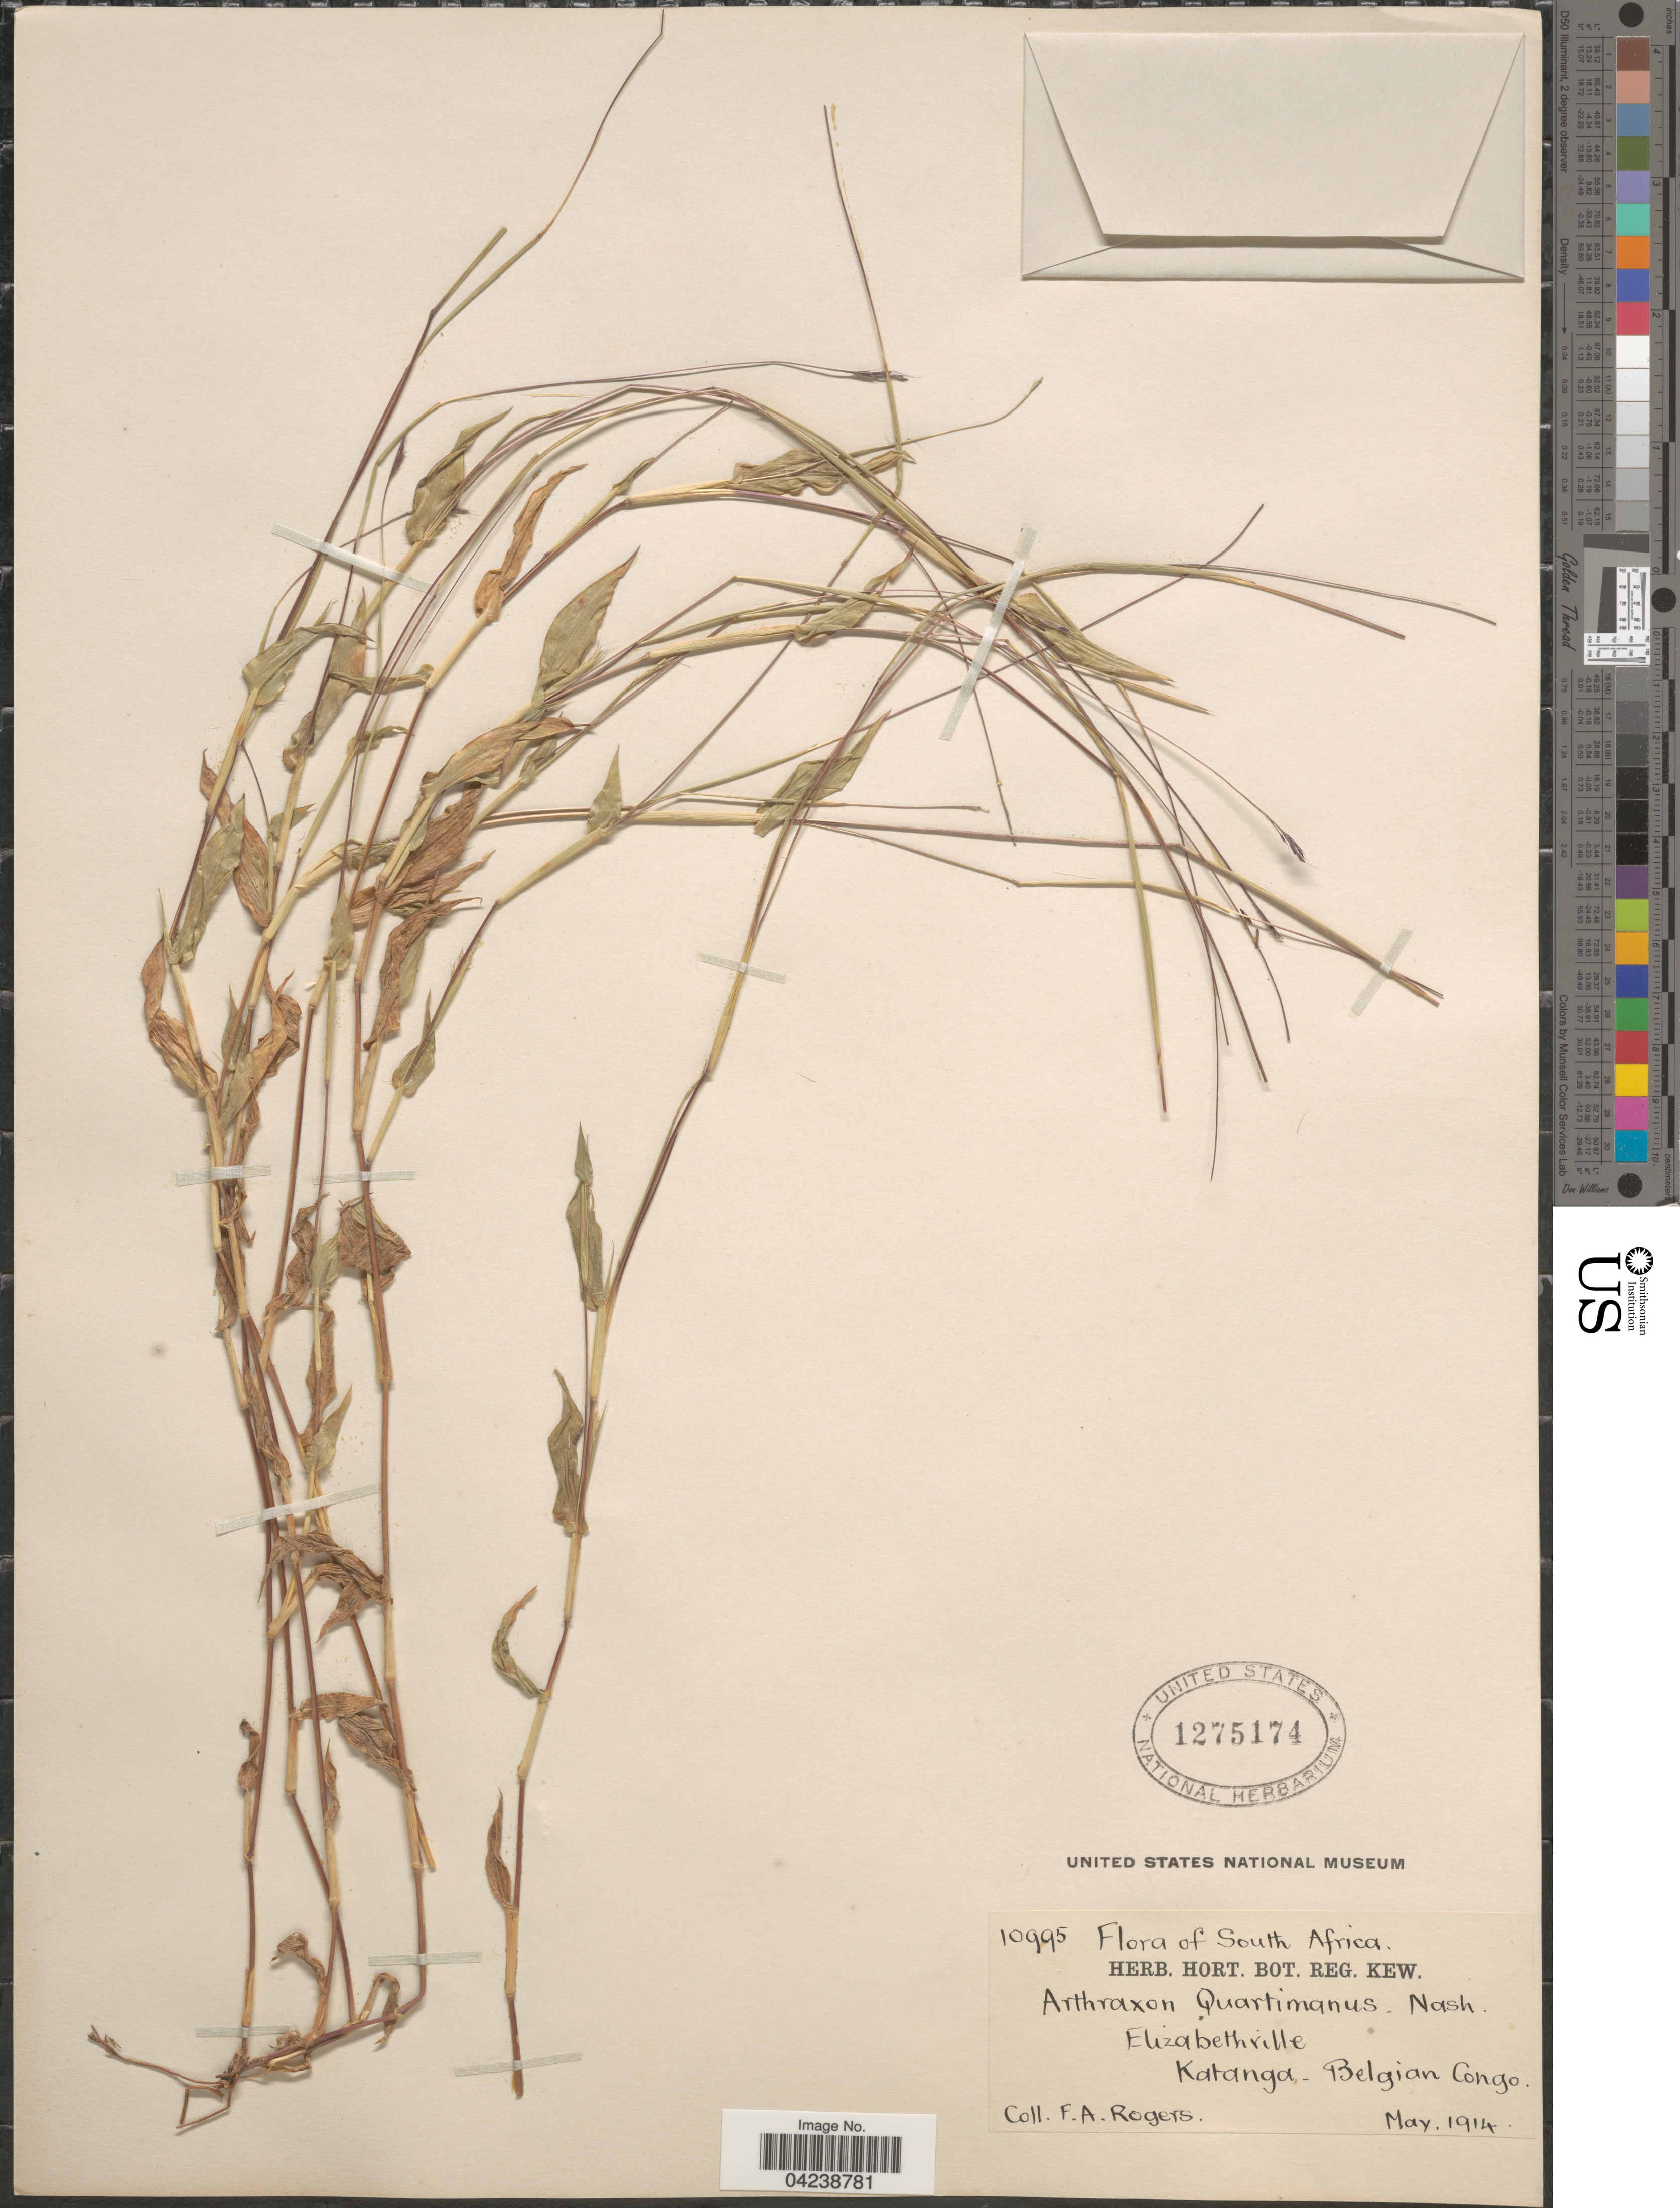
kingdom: Plantae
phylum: Tracheophyta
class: Liliopsida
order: Poales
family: Poaceae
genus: Arthraxon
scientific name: Arthraxon hispidus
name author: (Thunb.) Makino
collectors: F. A. Rogers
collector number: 10995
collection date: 1914-05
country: Congo, Democratic Republic of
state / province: Haut-Katanga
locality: South Africa. Elizabethville. Belgian Congo.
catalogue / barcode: US 1275174